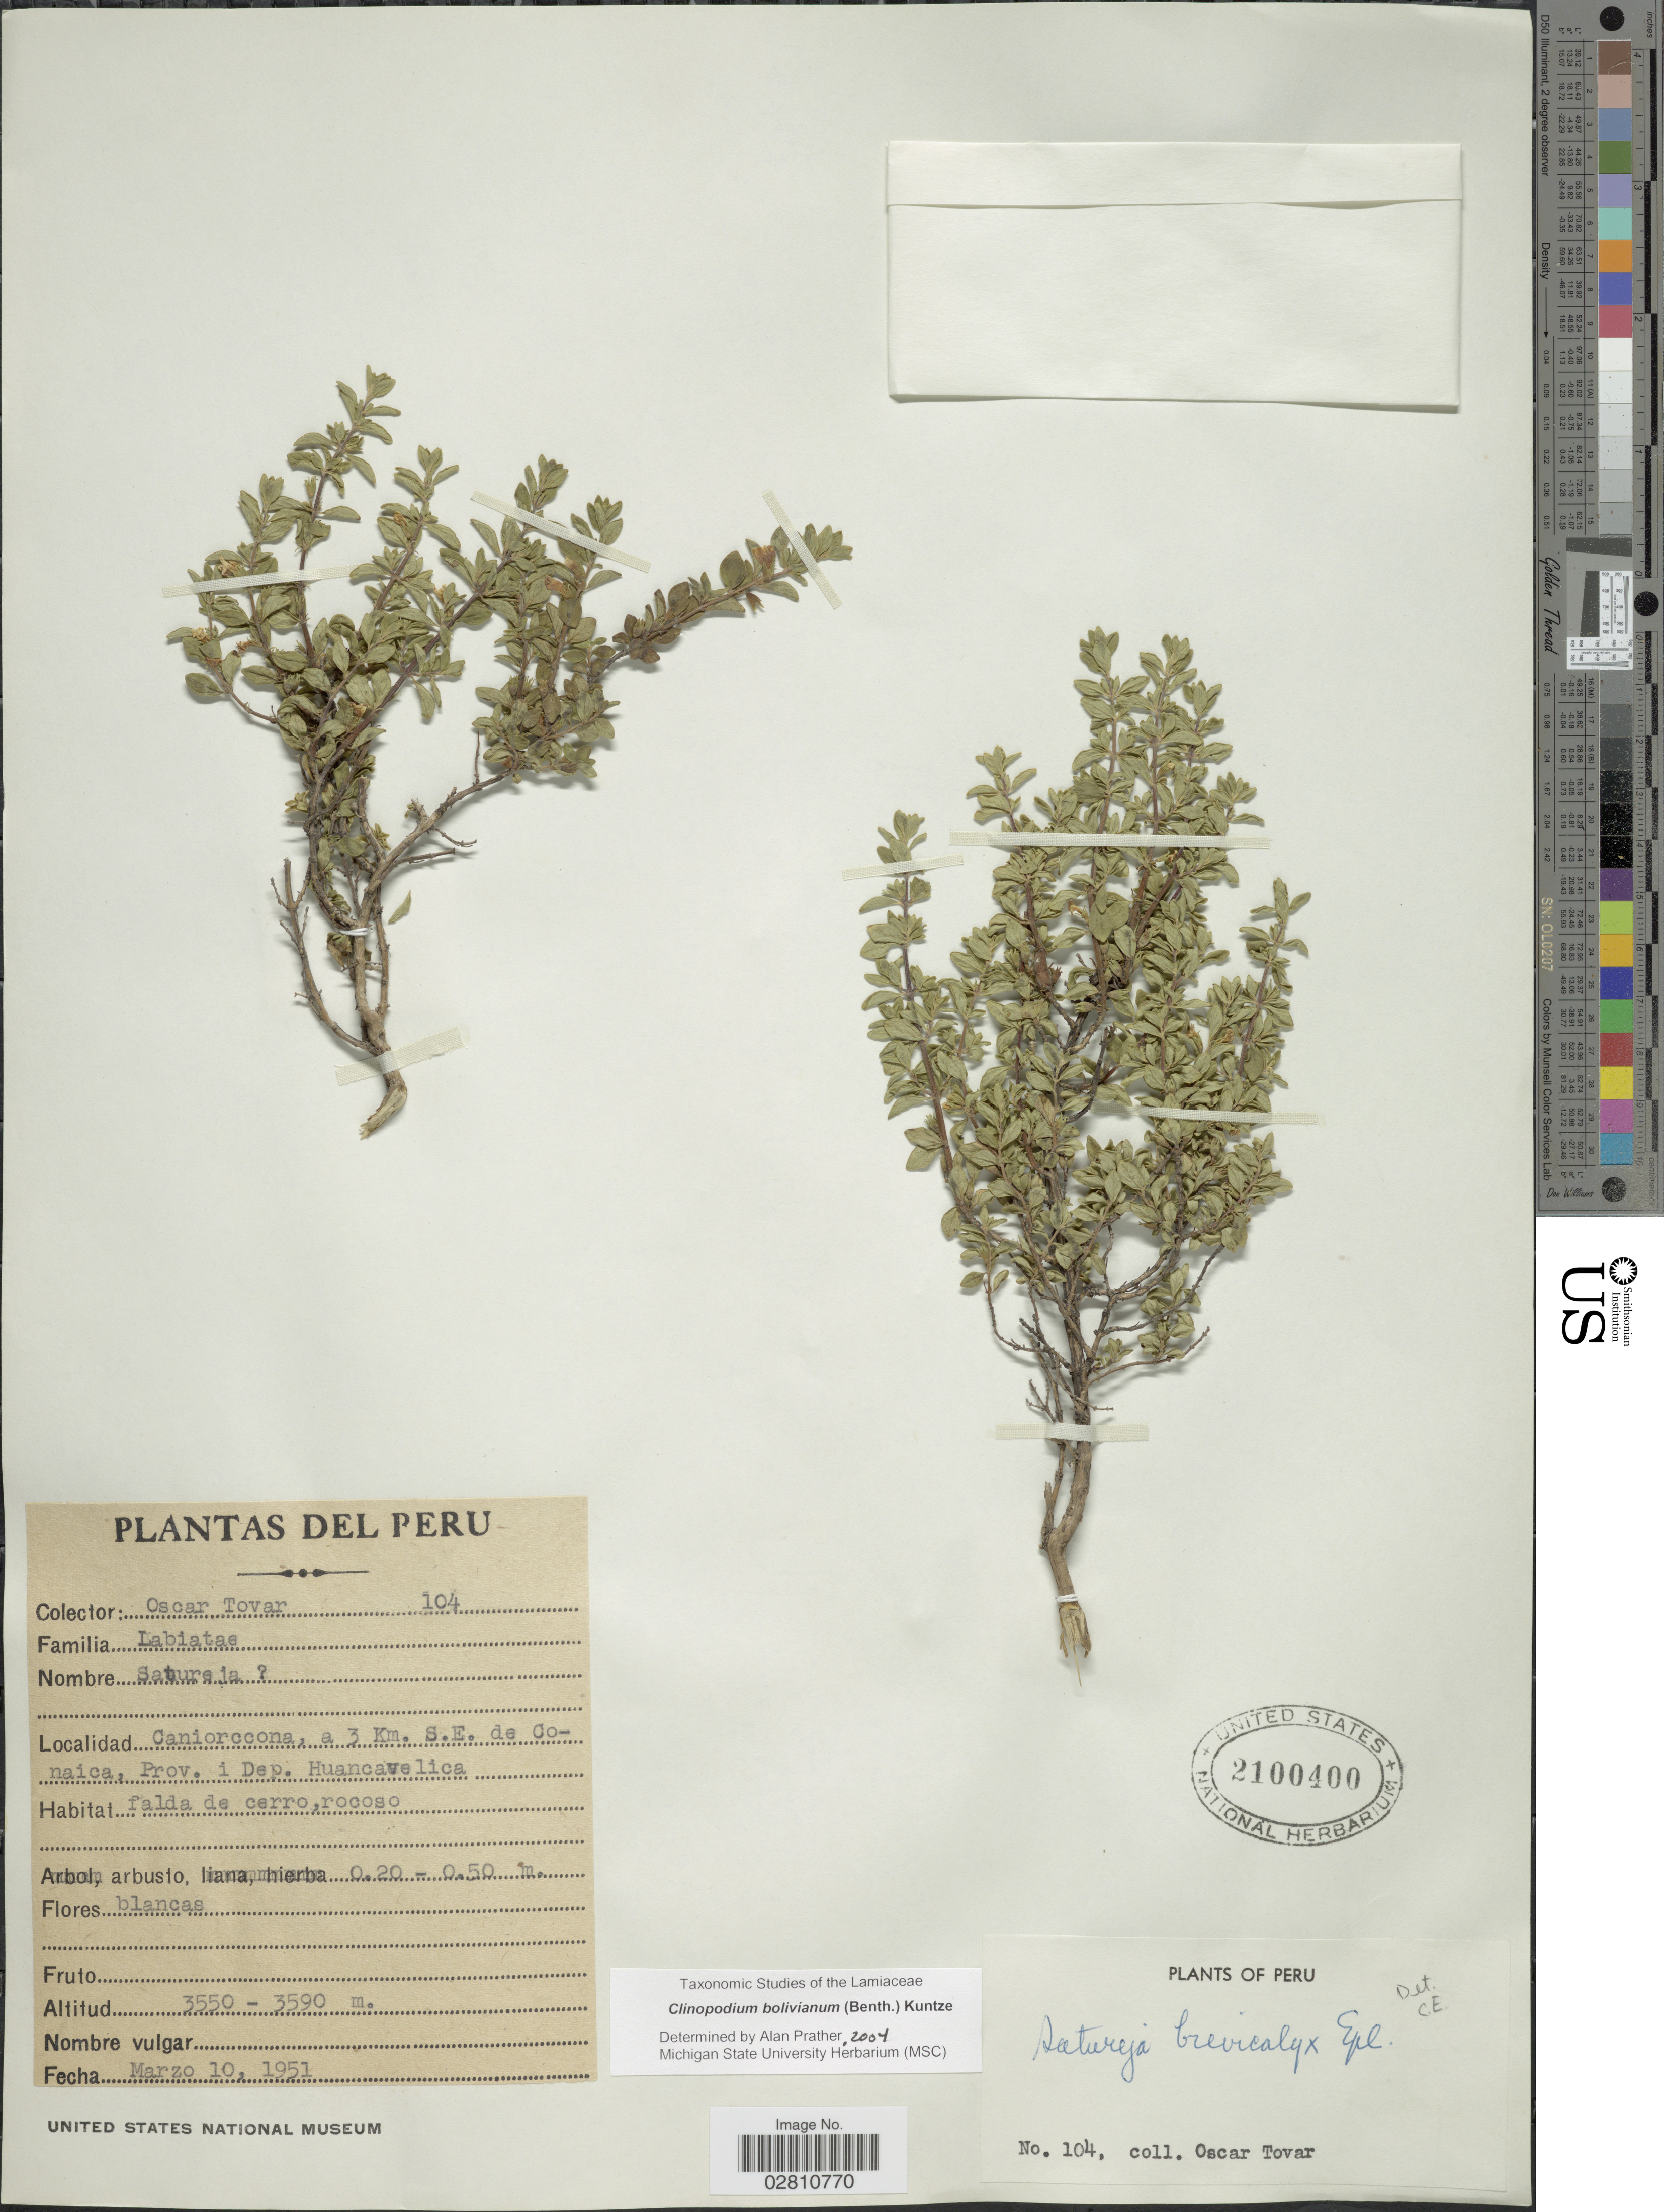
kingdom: Plantae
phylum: Tracheophyta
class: Magnoliopsida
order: Lamiales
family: Lamiaceae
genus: Clinopodium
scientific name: Clinopodium bolivianum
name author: (Benth.) Kuntze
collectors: Ó. Tovar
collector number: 104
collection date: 1951-03-10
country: Peru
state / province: Huancavelica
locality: Caniorccona, a 3 Km. S.E. de Conaica, Prov. i Dep. Huancavelica.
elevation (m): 3550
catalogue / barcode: US 2100400